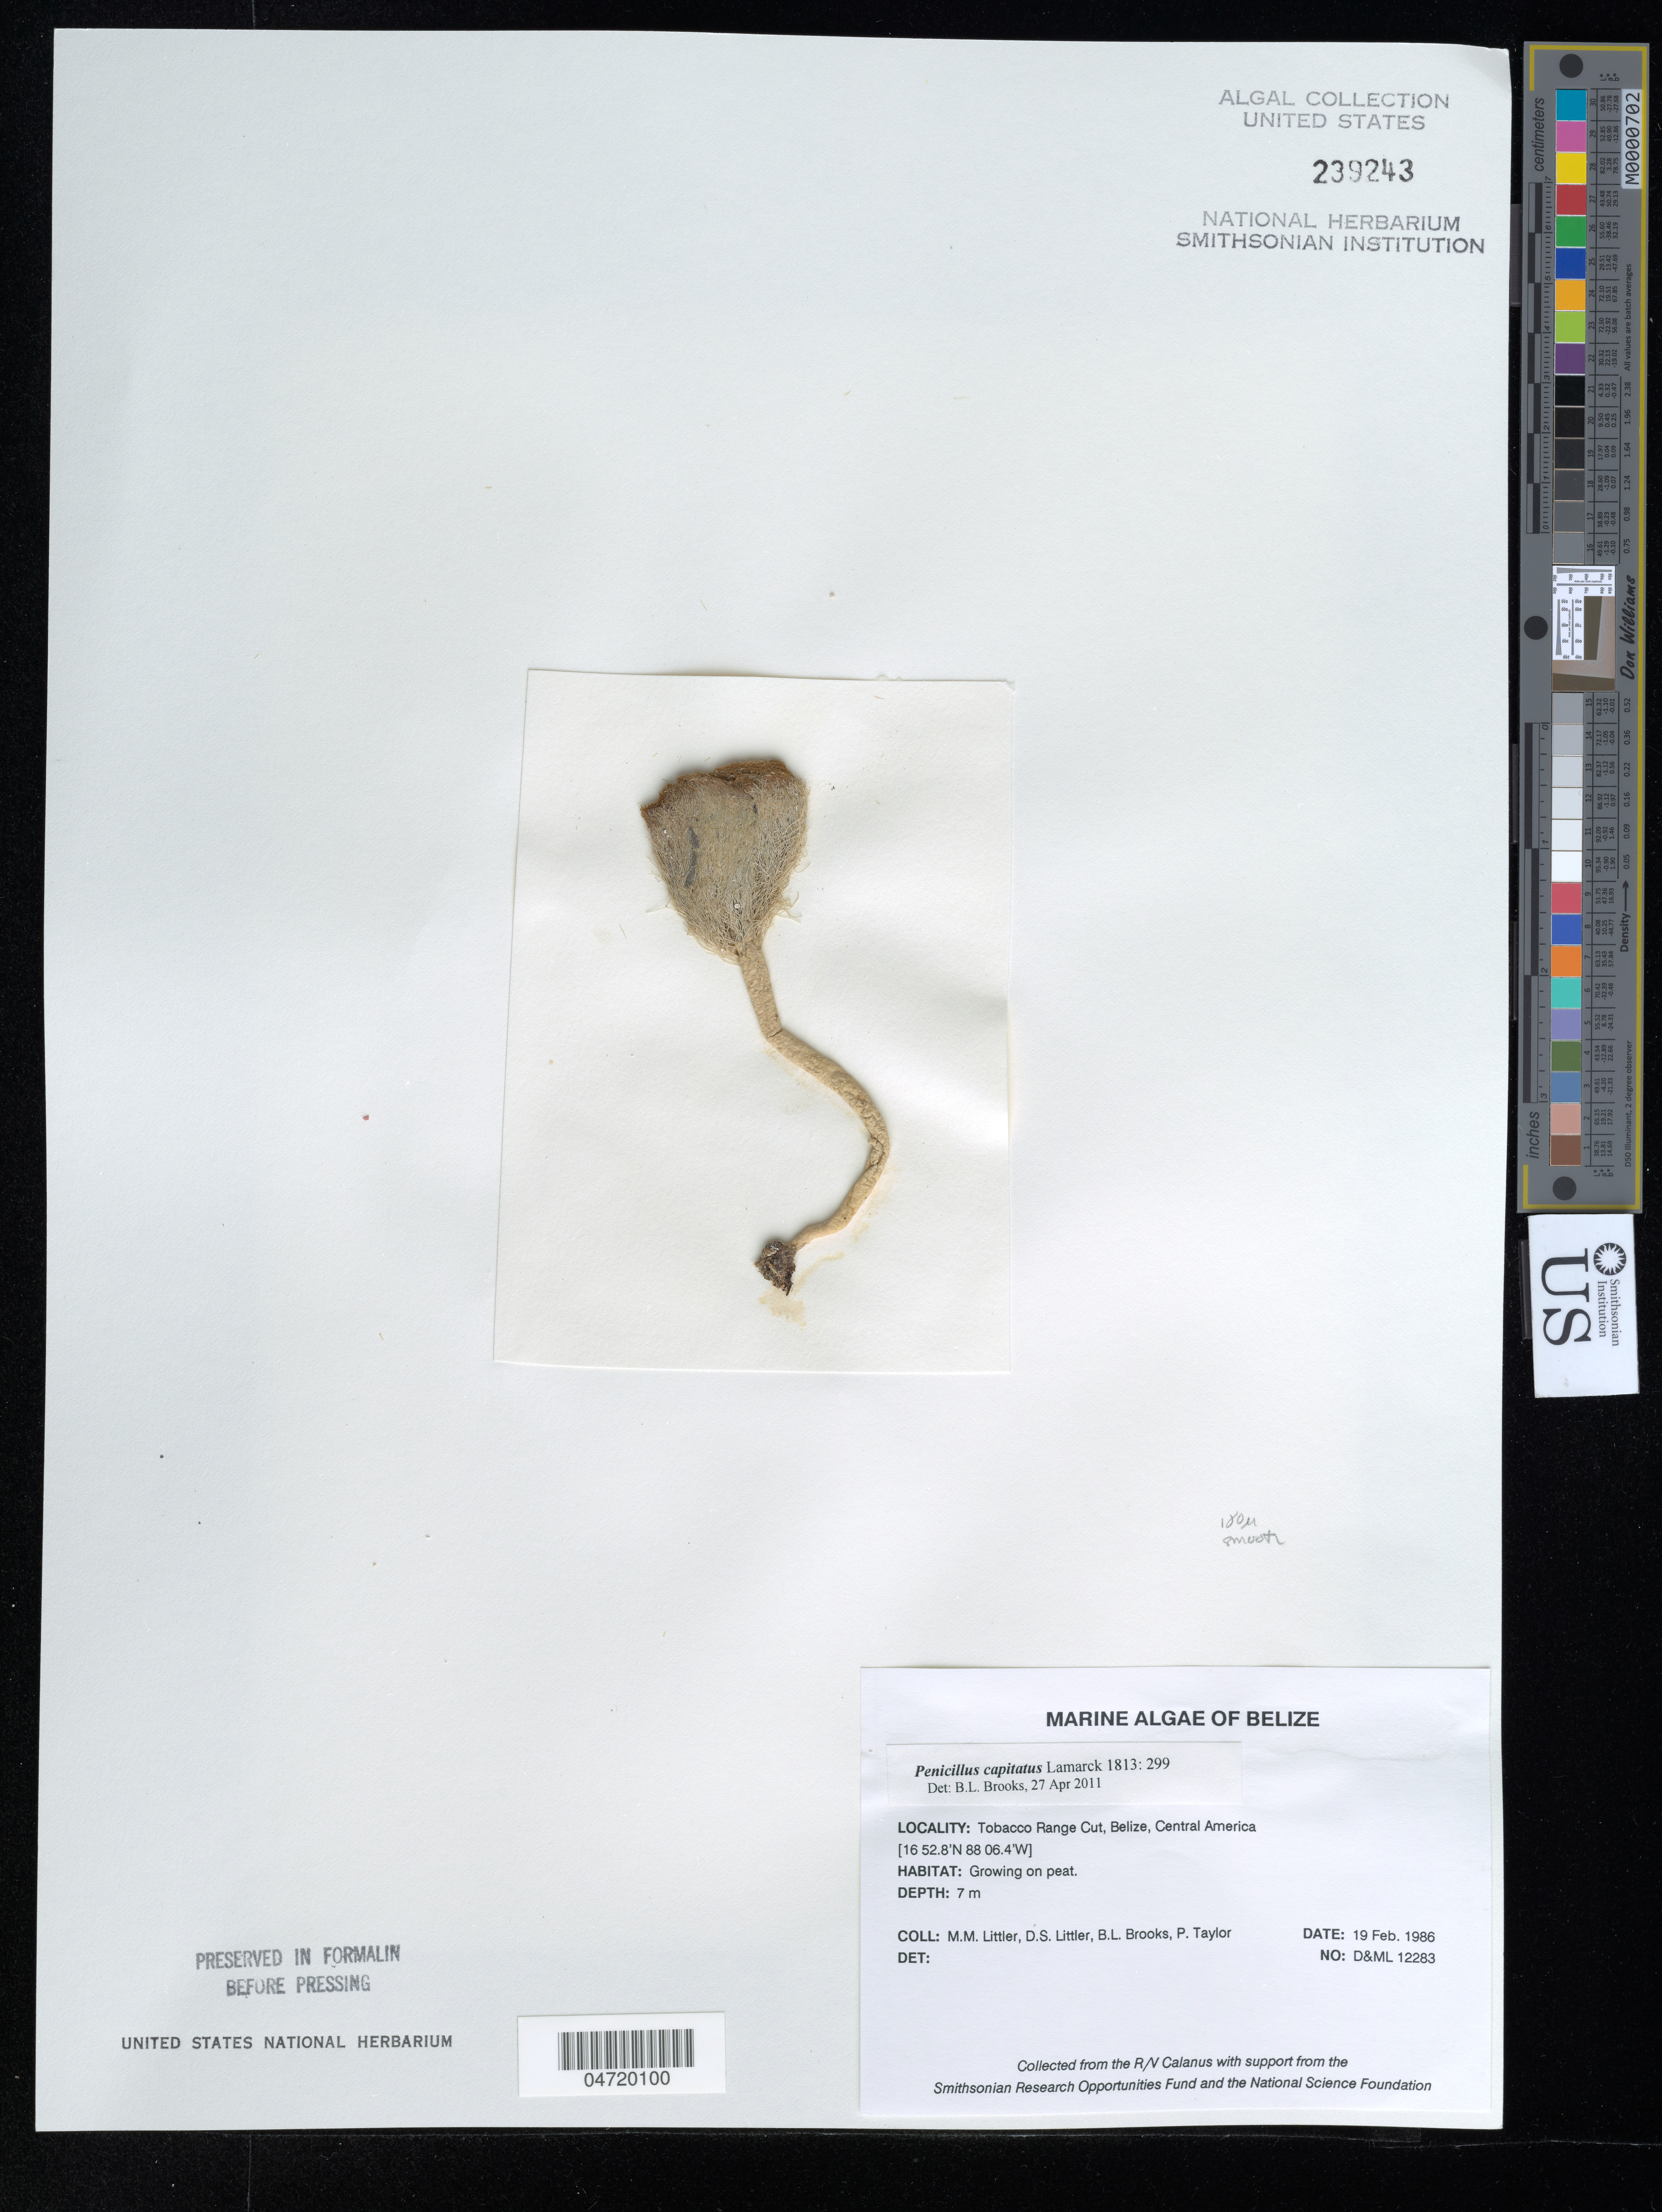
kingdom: Plantae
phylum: Chlorophyta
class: Ulvophyceae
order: Bryopsidales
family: Udoteaceae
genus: Penicillus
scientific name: Penicillus capitatus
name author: Lam.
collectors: M. M. Littler, D. S. Littler, B. Brooks & P. Taylor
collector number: D&ML 12283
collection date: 1986-02-19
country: Belize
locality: Tobacco Range Cut.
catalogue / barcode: US 239243